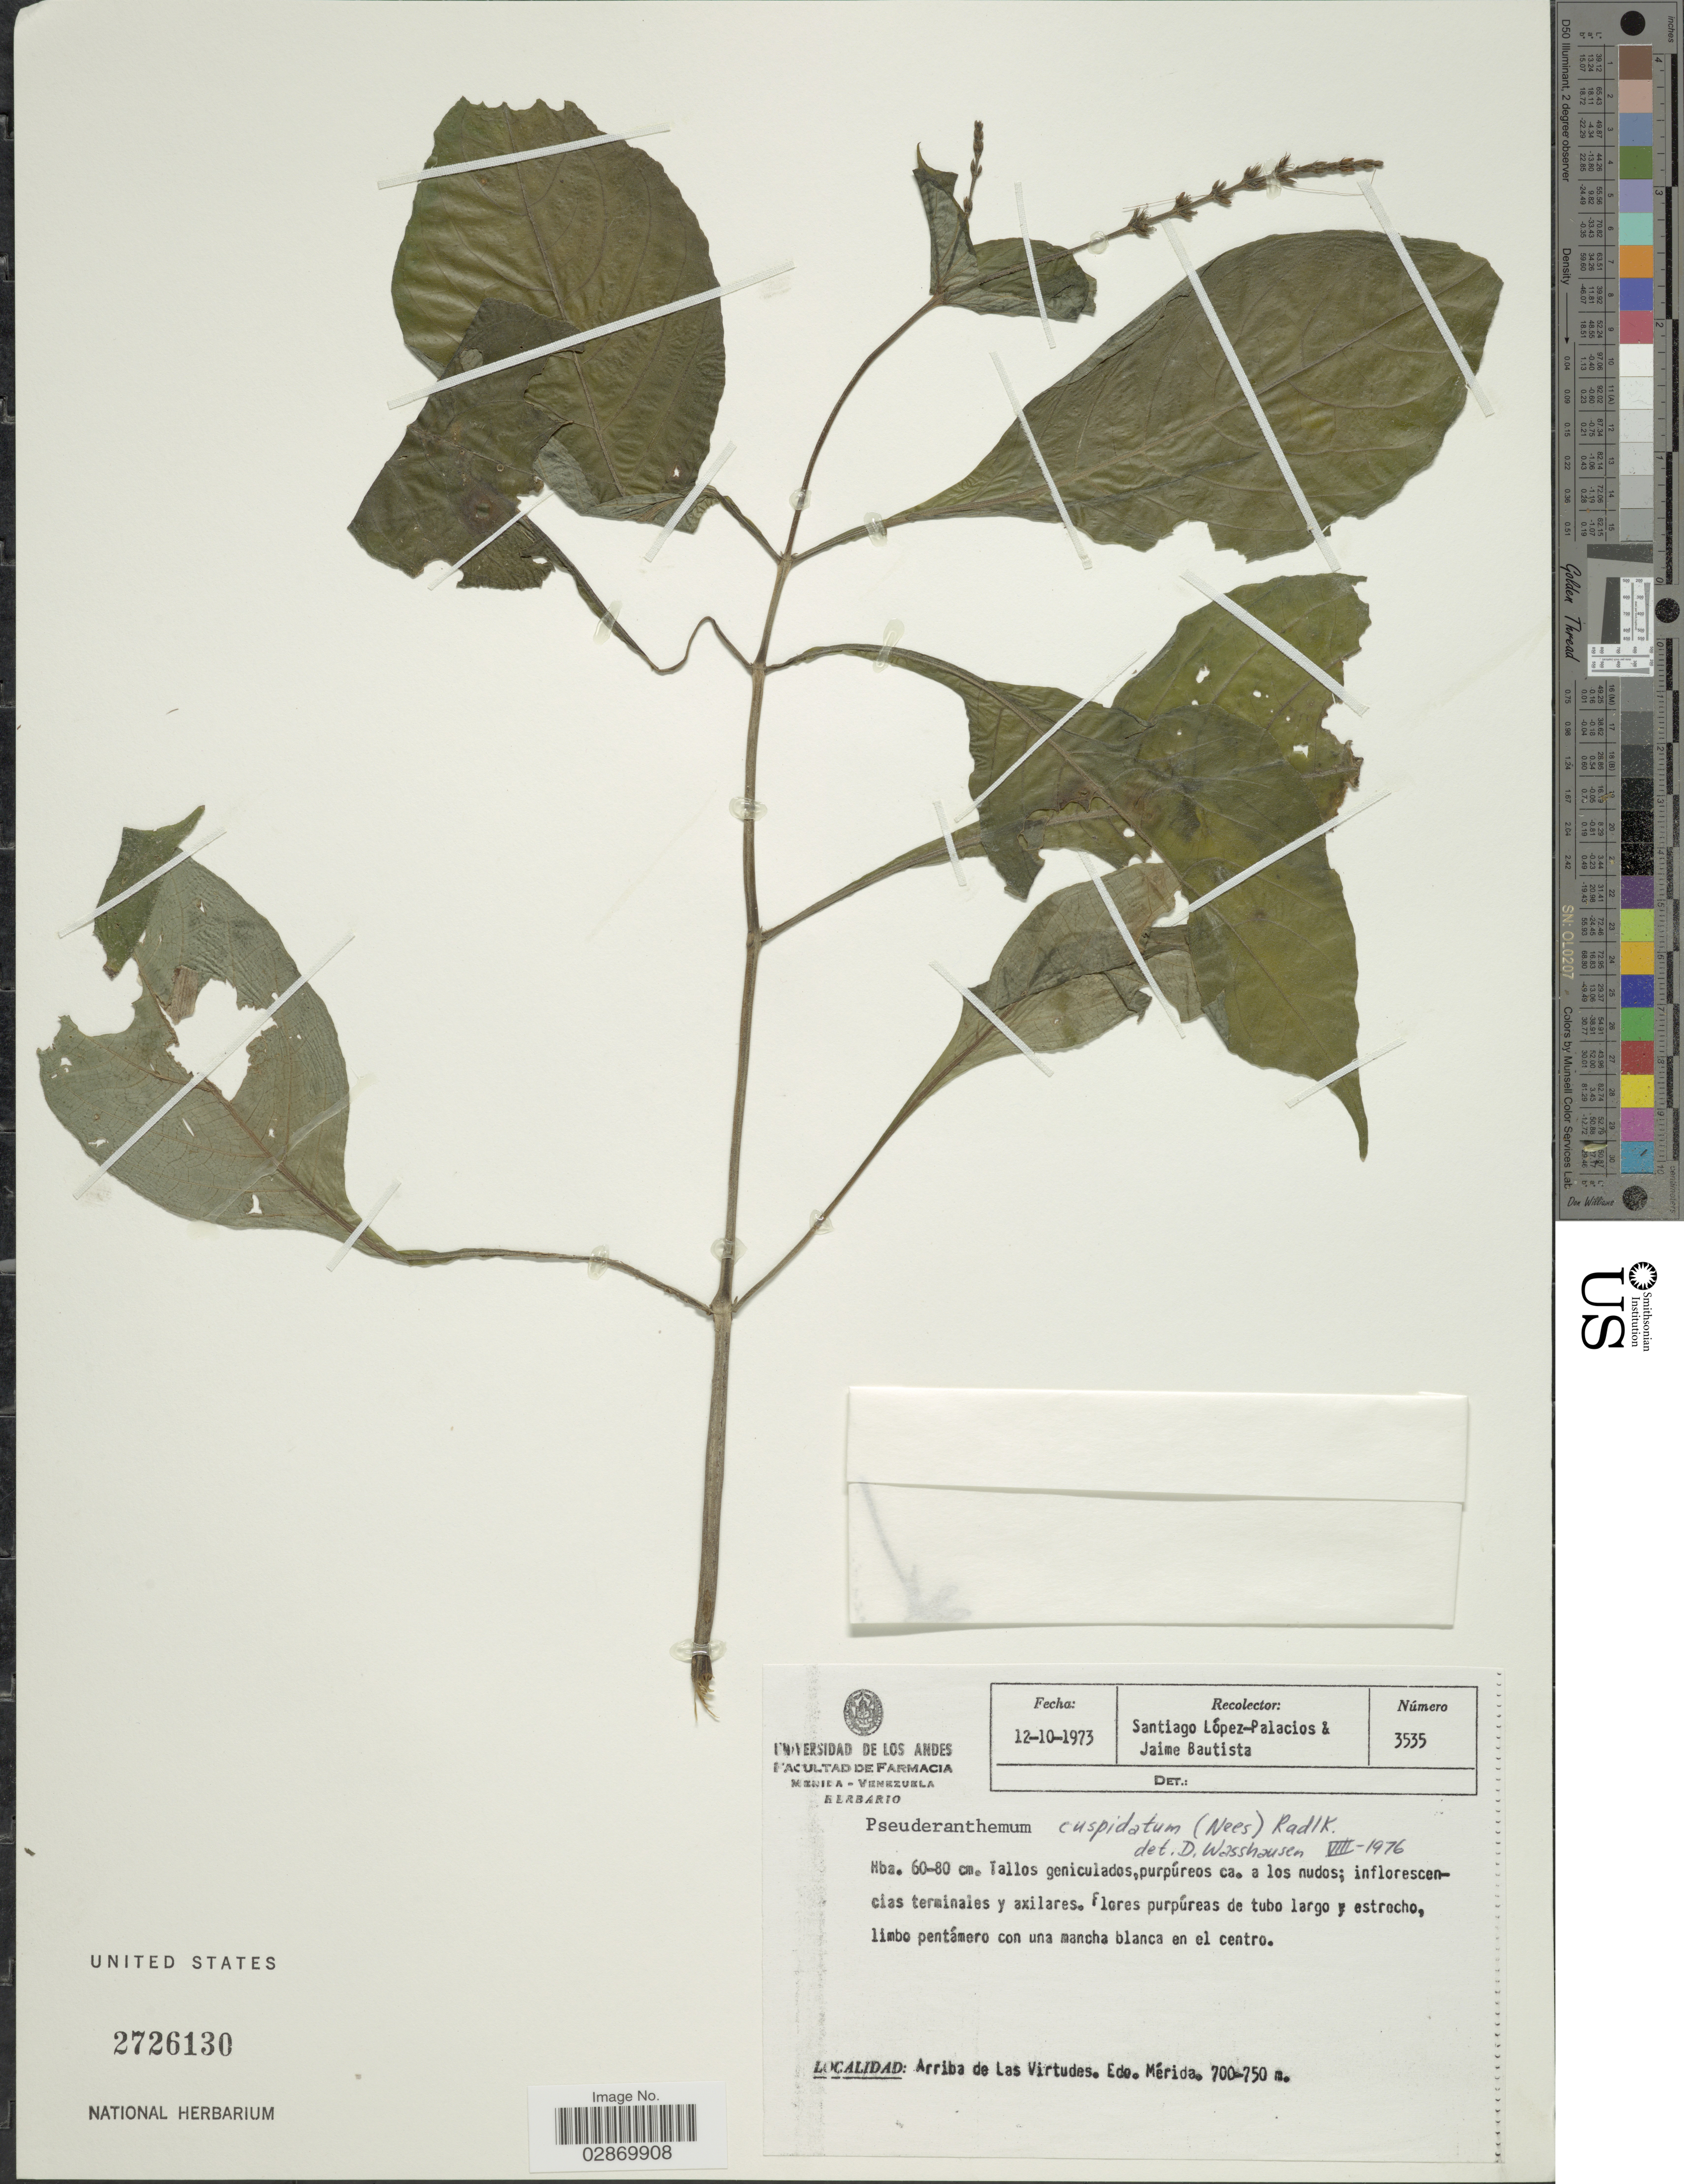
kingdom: Plantae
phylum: Tracheophyta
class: Magnoliopsida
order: Lamiales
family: Acanthaceae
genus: Pseuderanthemum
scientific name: Pseuderanthemum cuspidatum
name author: (Nees) Radlk. ex Lindau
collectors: S. López-Palacios & J. A. Bautista B.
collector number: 3535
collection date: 1973-10-12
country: Venezuela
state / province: Mérida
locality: Arriba de Las Virtudes.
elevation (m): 700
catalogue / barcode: US 2726130